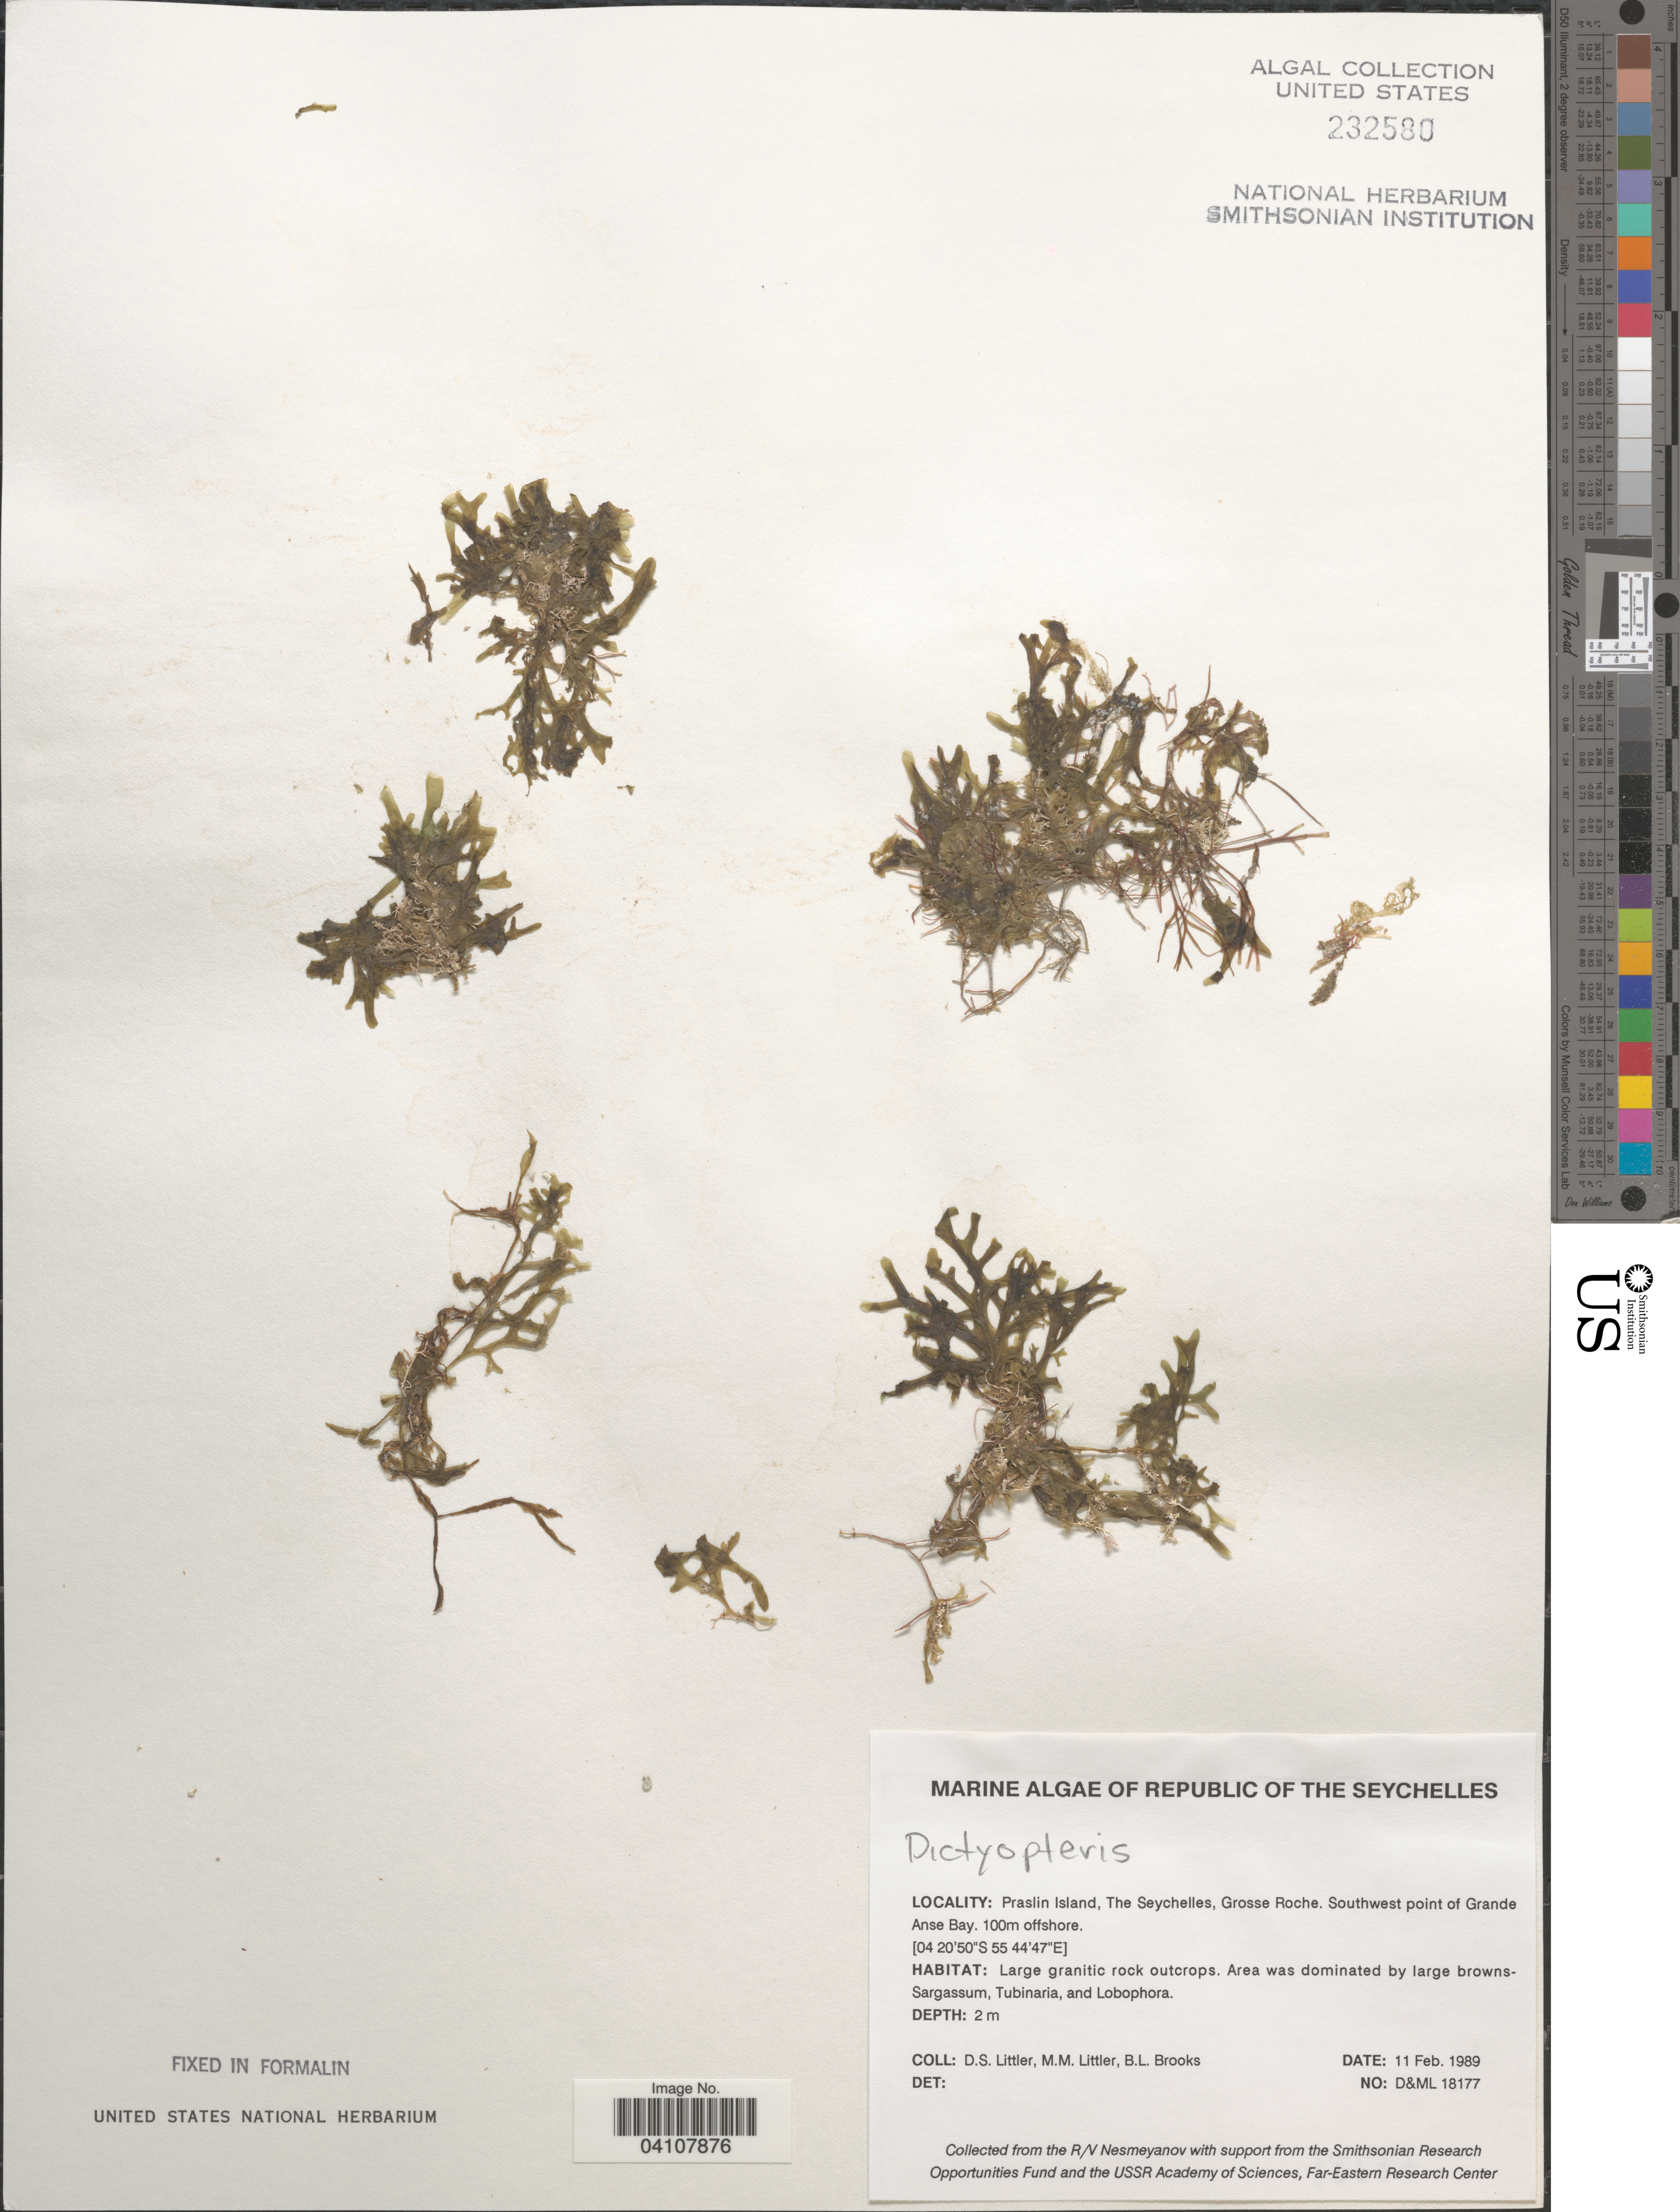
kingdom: Chromista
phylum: Ochrophyta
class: Phaeophyceae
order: Dictyotales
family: Dictyotaceae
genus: Dictyopteris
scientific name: Dictyopteris sp.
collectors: D. S. Littler & B. Brooks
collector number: D&ML18177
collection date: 1989-02-11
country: Seychelles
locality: Republic of the Seychelles. Praslin Island, Grosse Roche. Southwest point of Grande Anse Bay. 100m offshore.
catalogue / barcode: US 232580